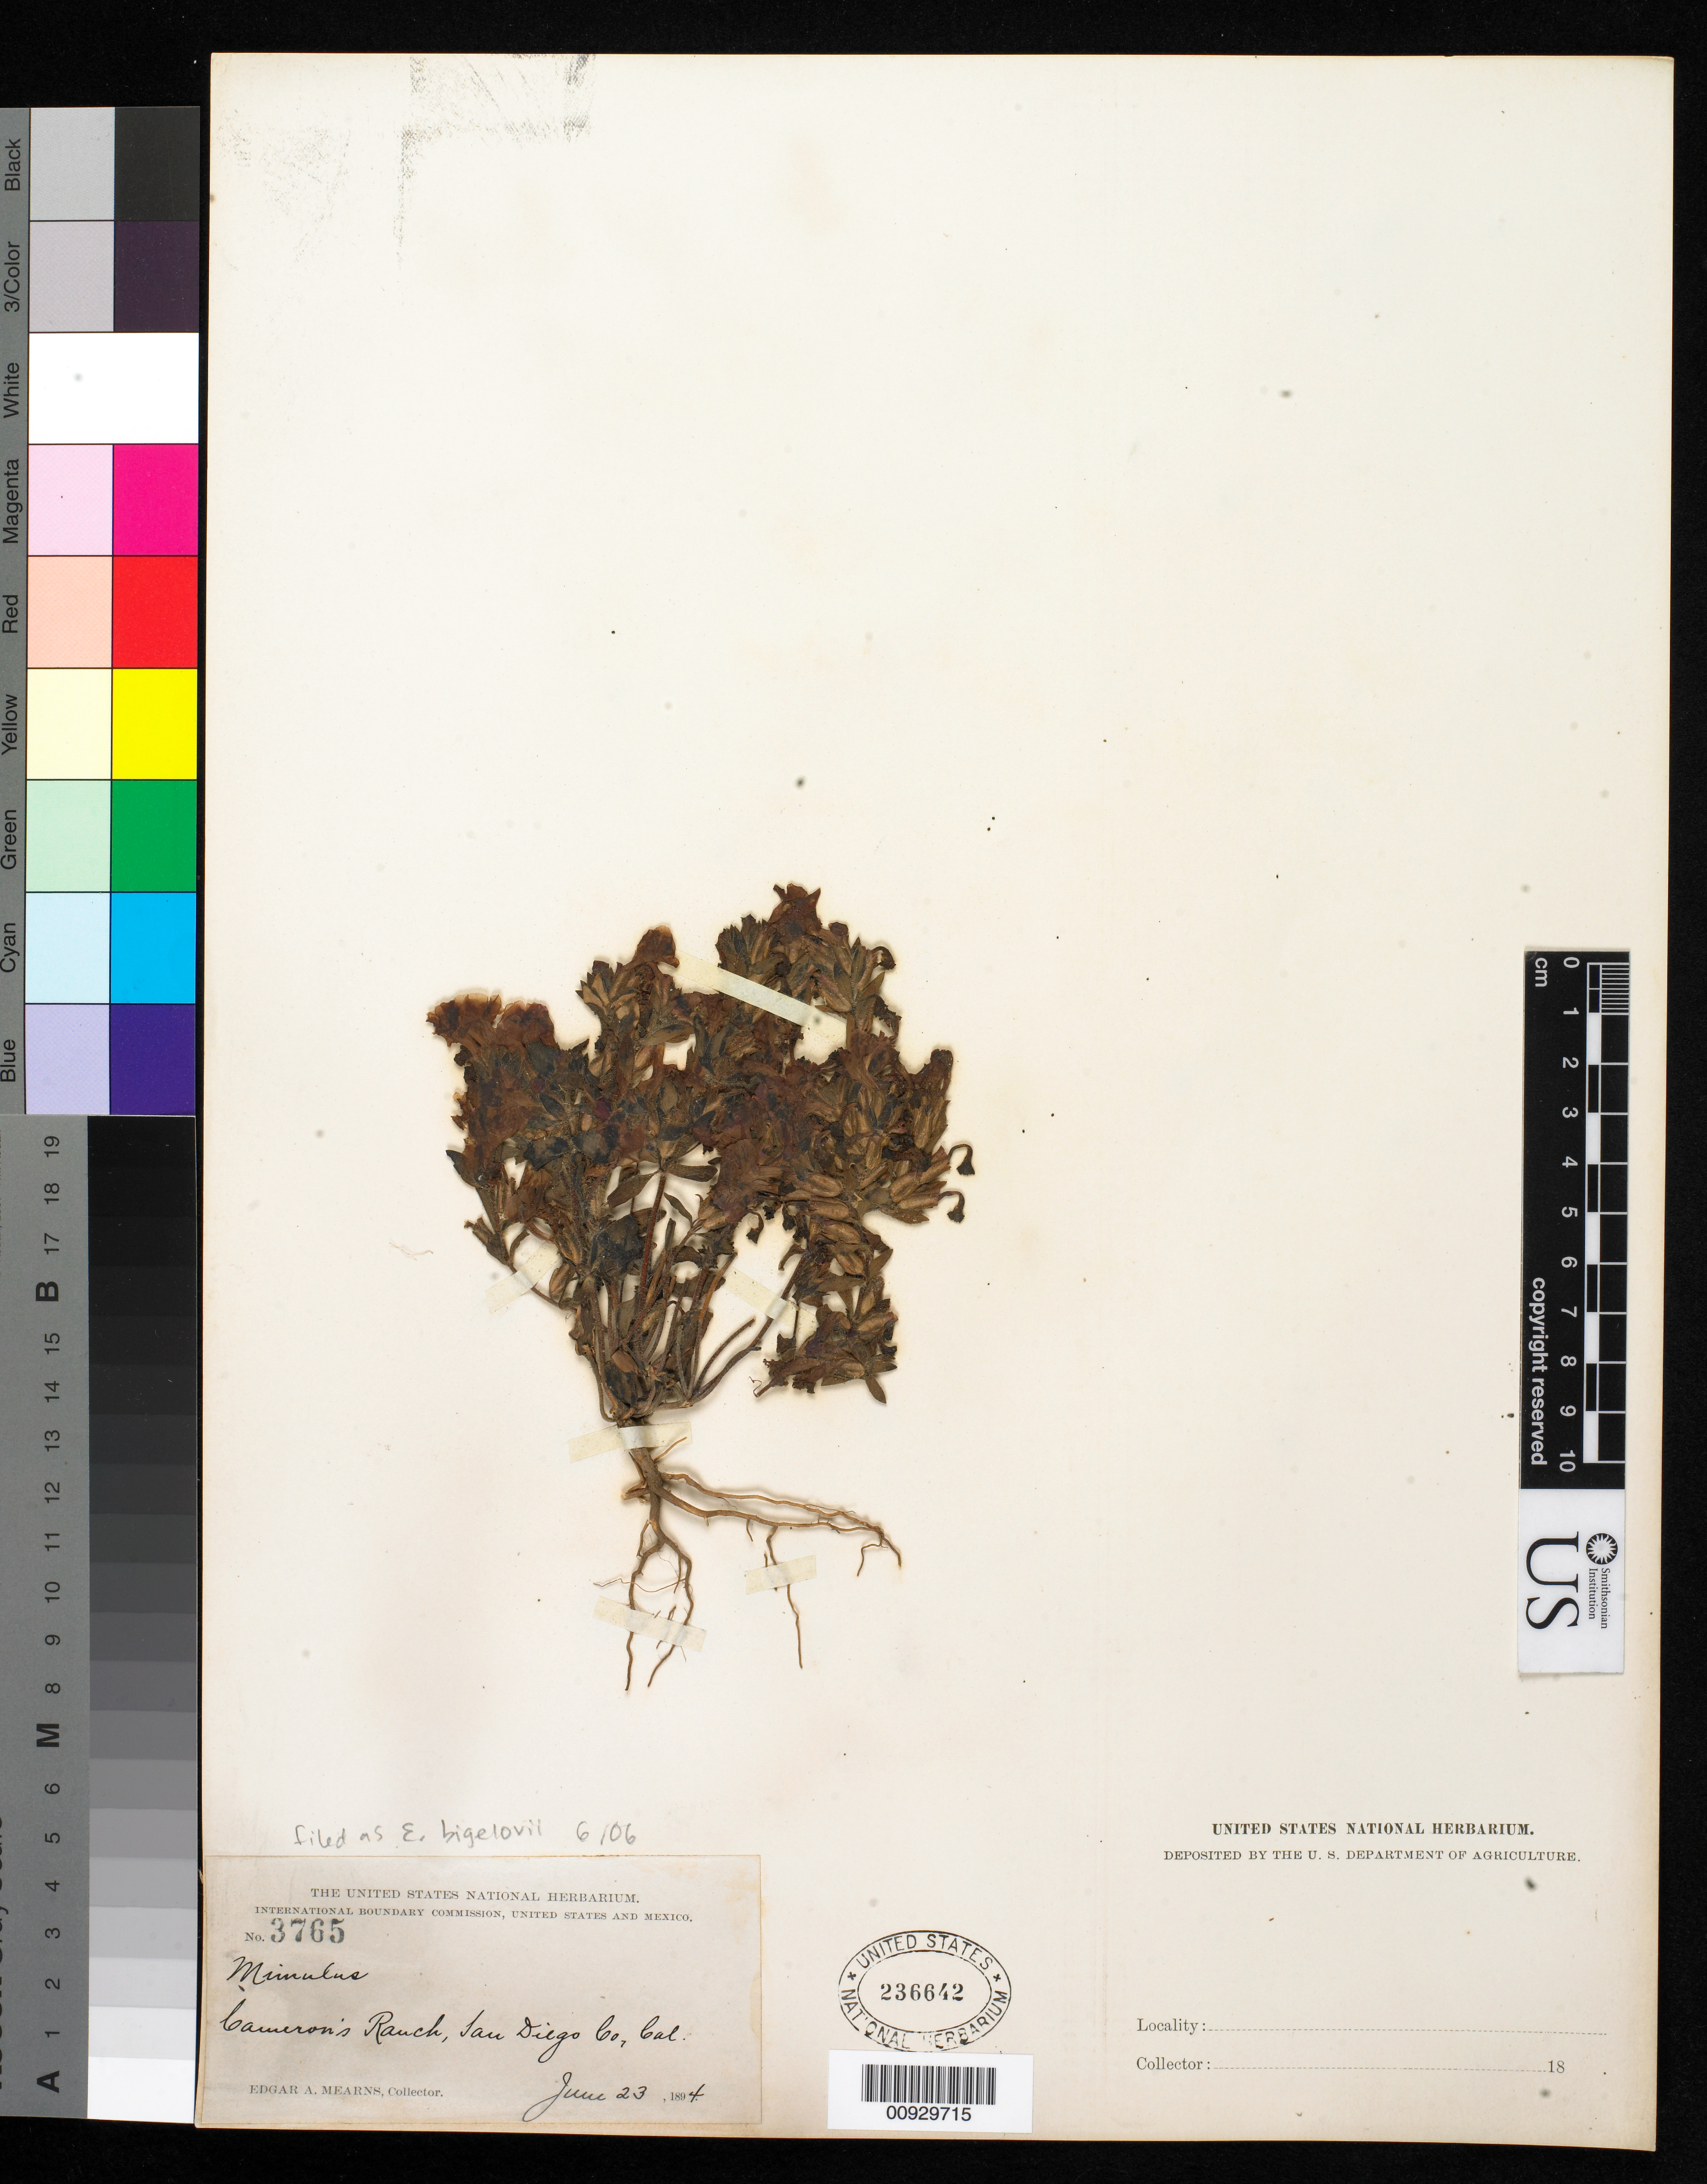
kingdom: Plantae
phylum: Tracheophyta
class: Magnoliopsida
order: Lamiales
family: Phrymaceae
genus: Eunanus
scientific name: Eunanus bigelovii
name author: A. Gray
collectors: E. A. Mearns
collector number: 3765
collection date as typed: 23 Jun 1894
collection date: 1894-06-23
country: United States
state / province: California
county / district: San Diego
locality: Cameron's Ranch.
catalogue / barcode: US 236642